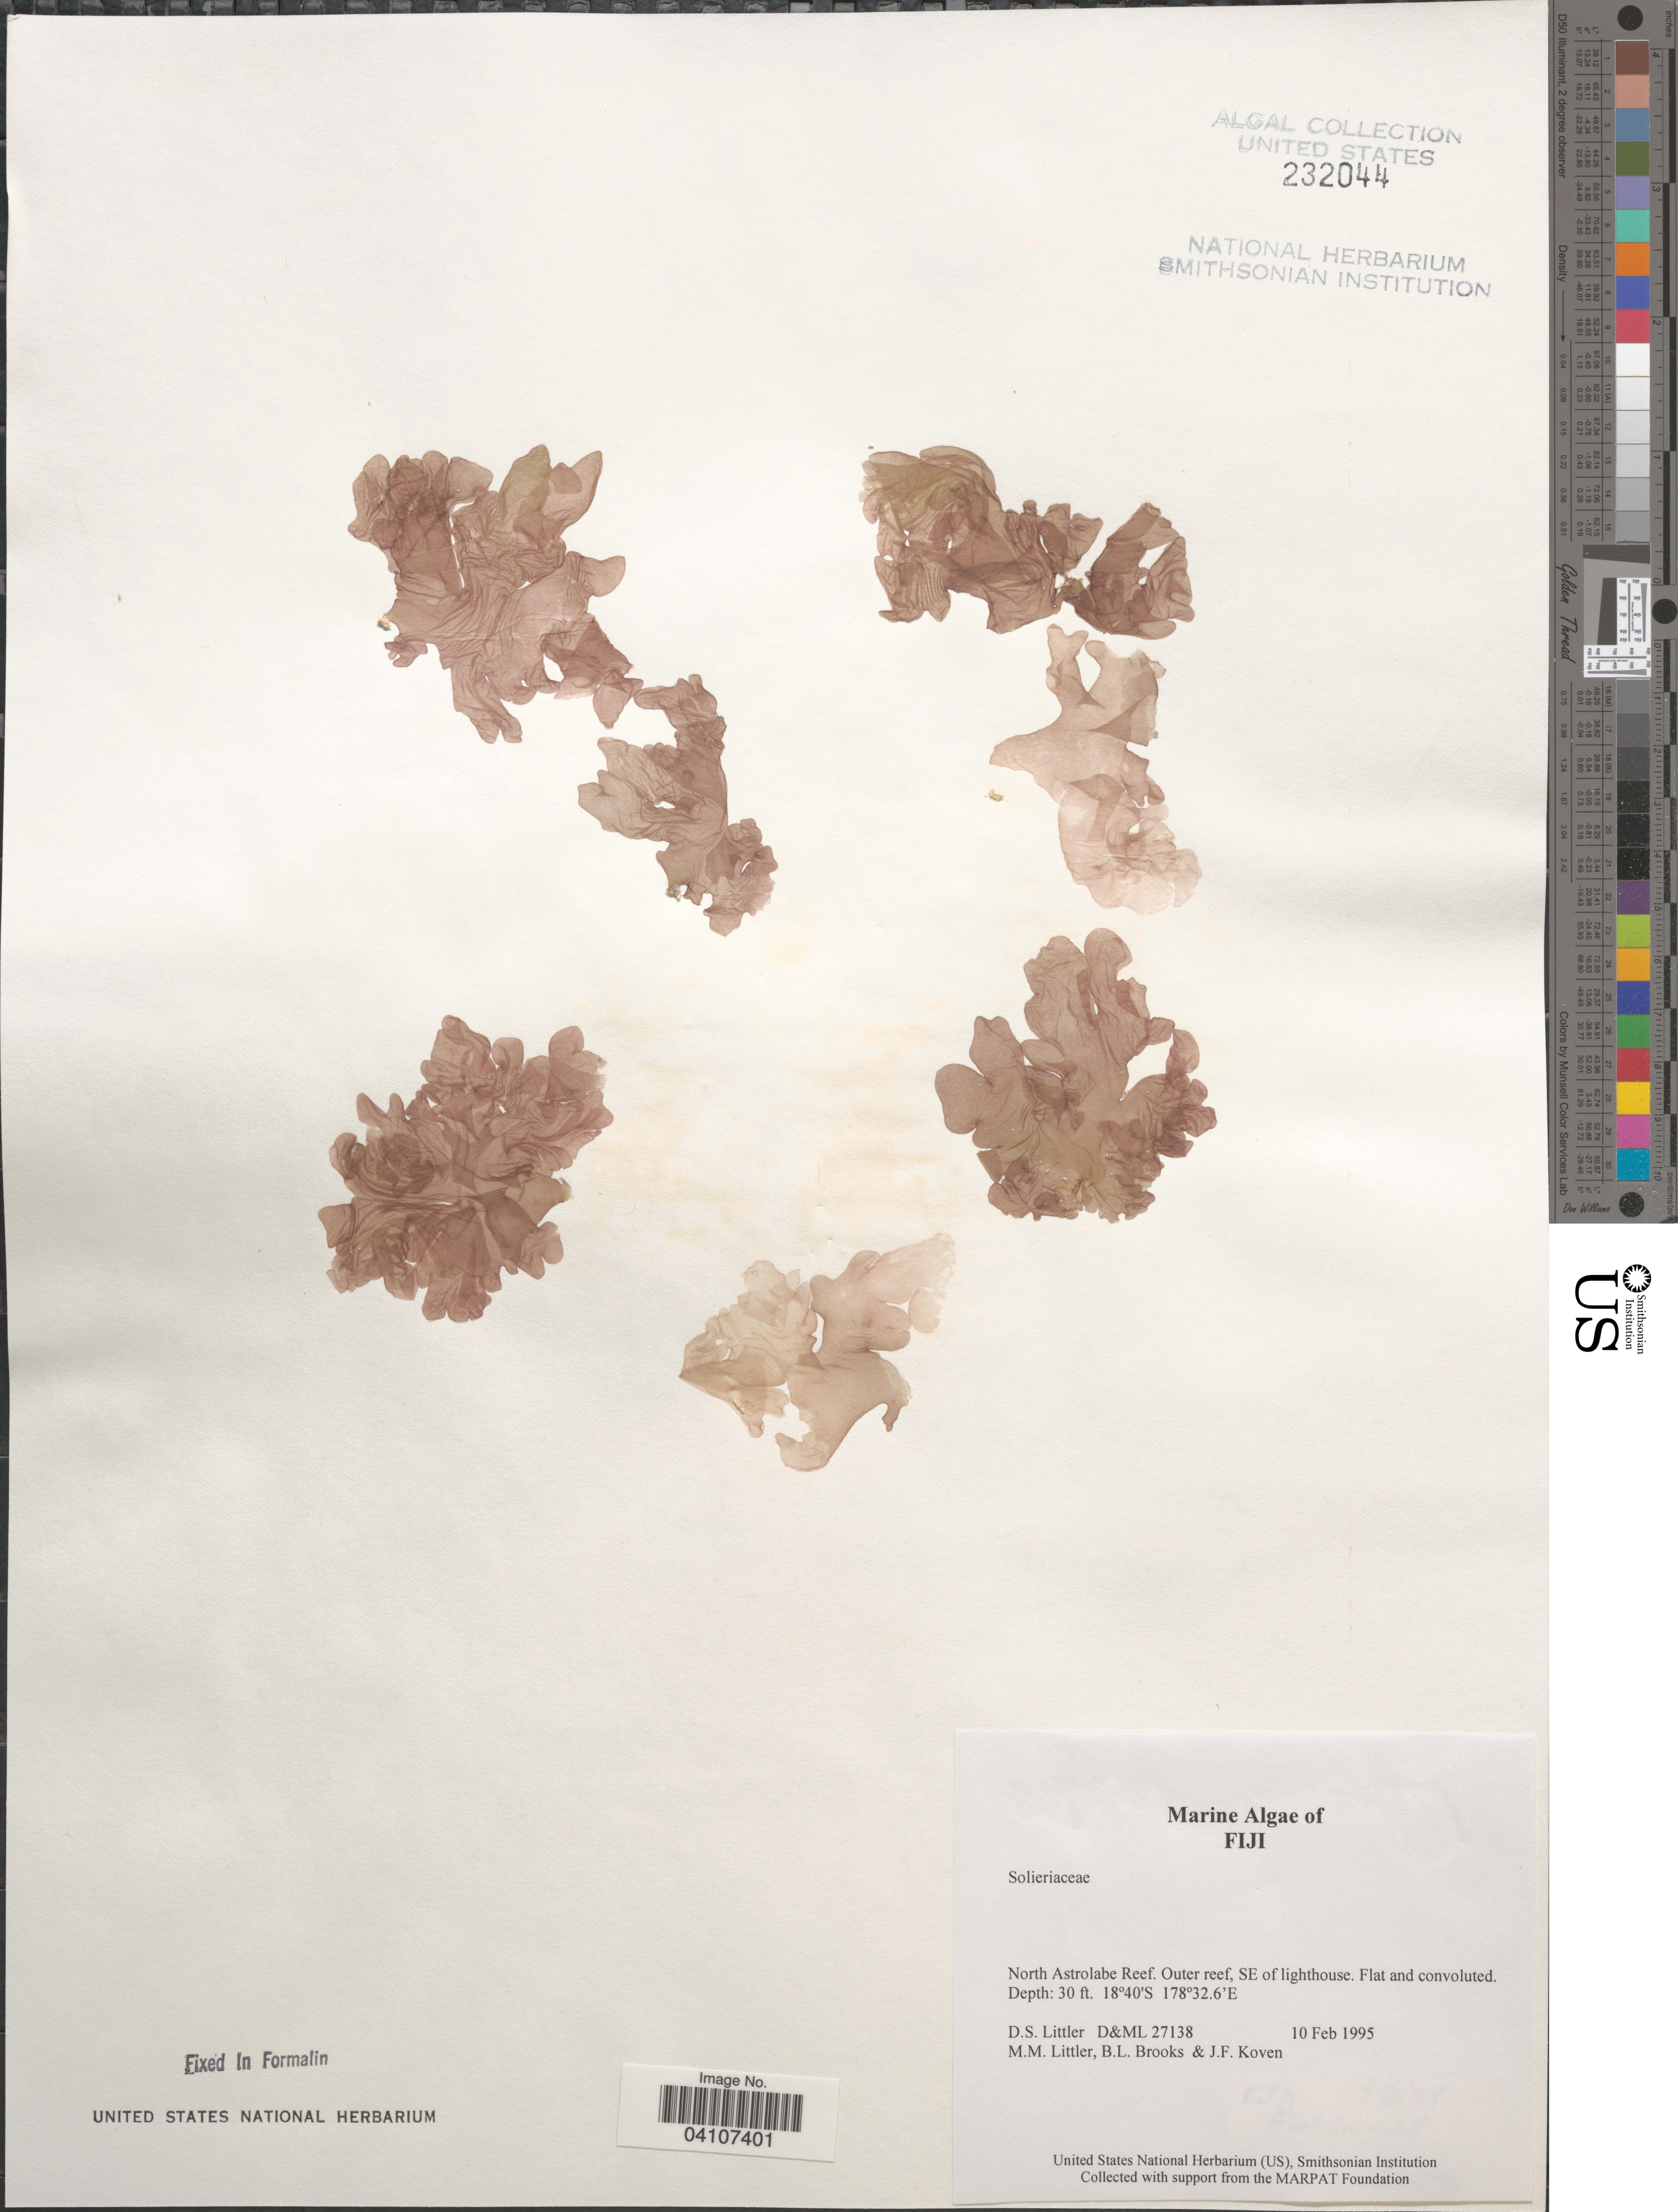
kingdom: Plantae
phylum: Rhodophyta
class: Florideophyceae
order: Gigartinales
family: Solieriaceae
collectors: D. S. Littler, B. Brooks & J. Koven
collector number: D&ML 27138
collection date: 1995-02-10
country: Fiji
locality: North Astrolobe Reef. Outer reef, SE of lighthouse.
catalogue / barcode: US 232044